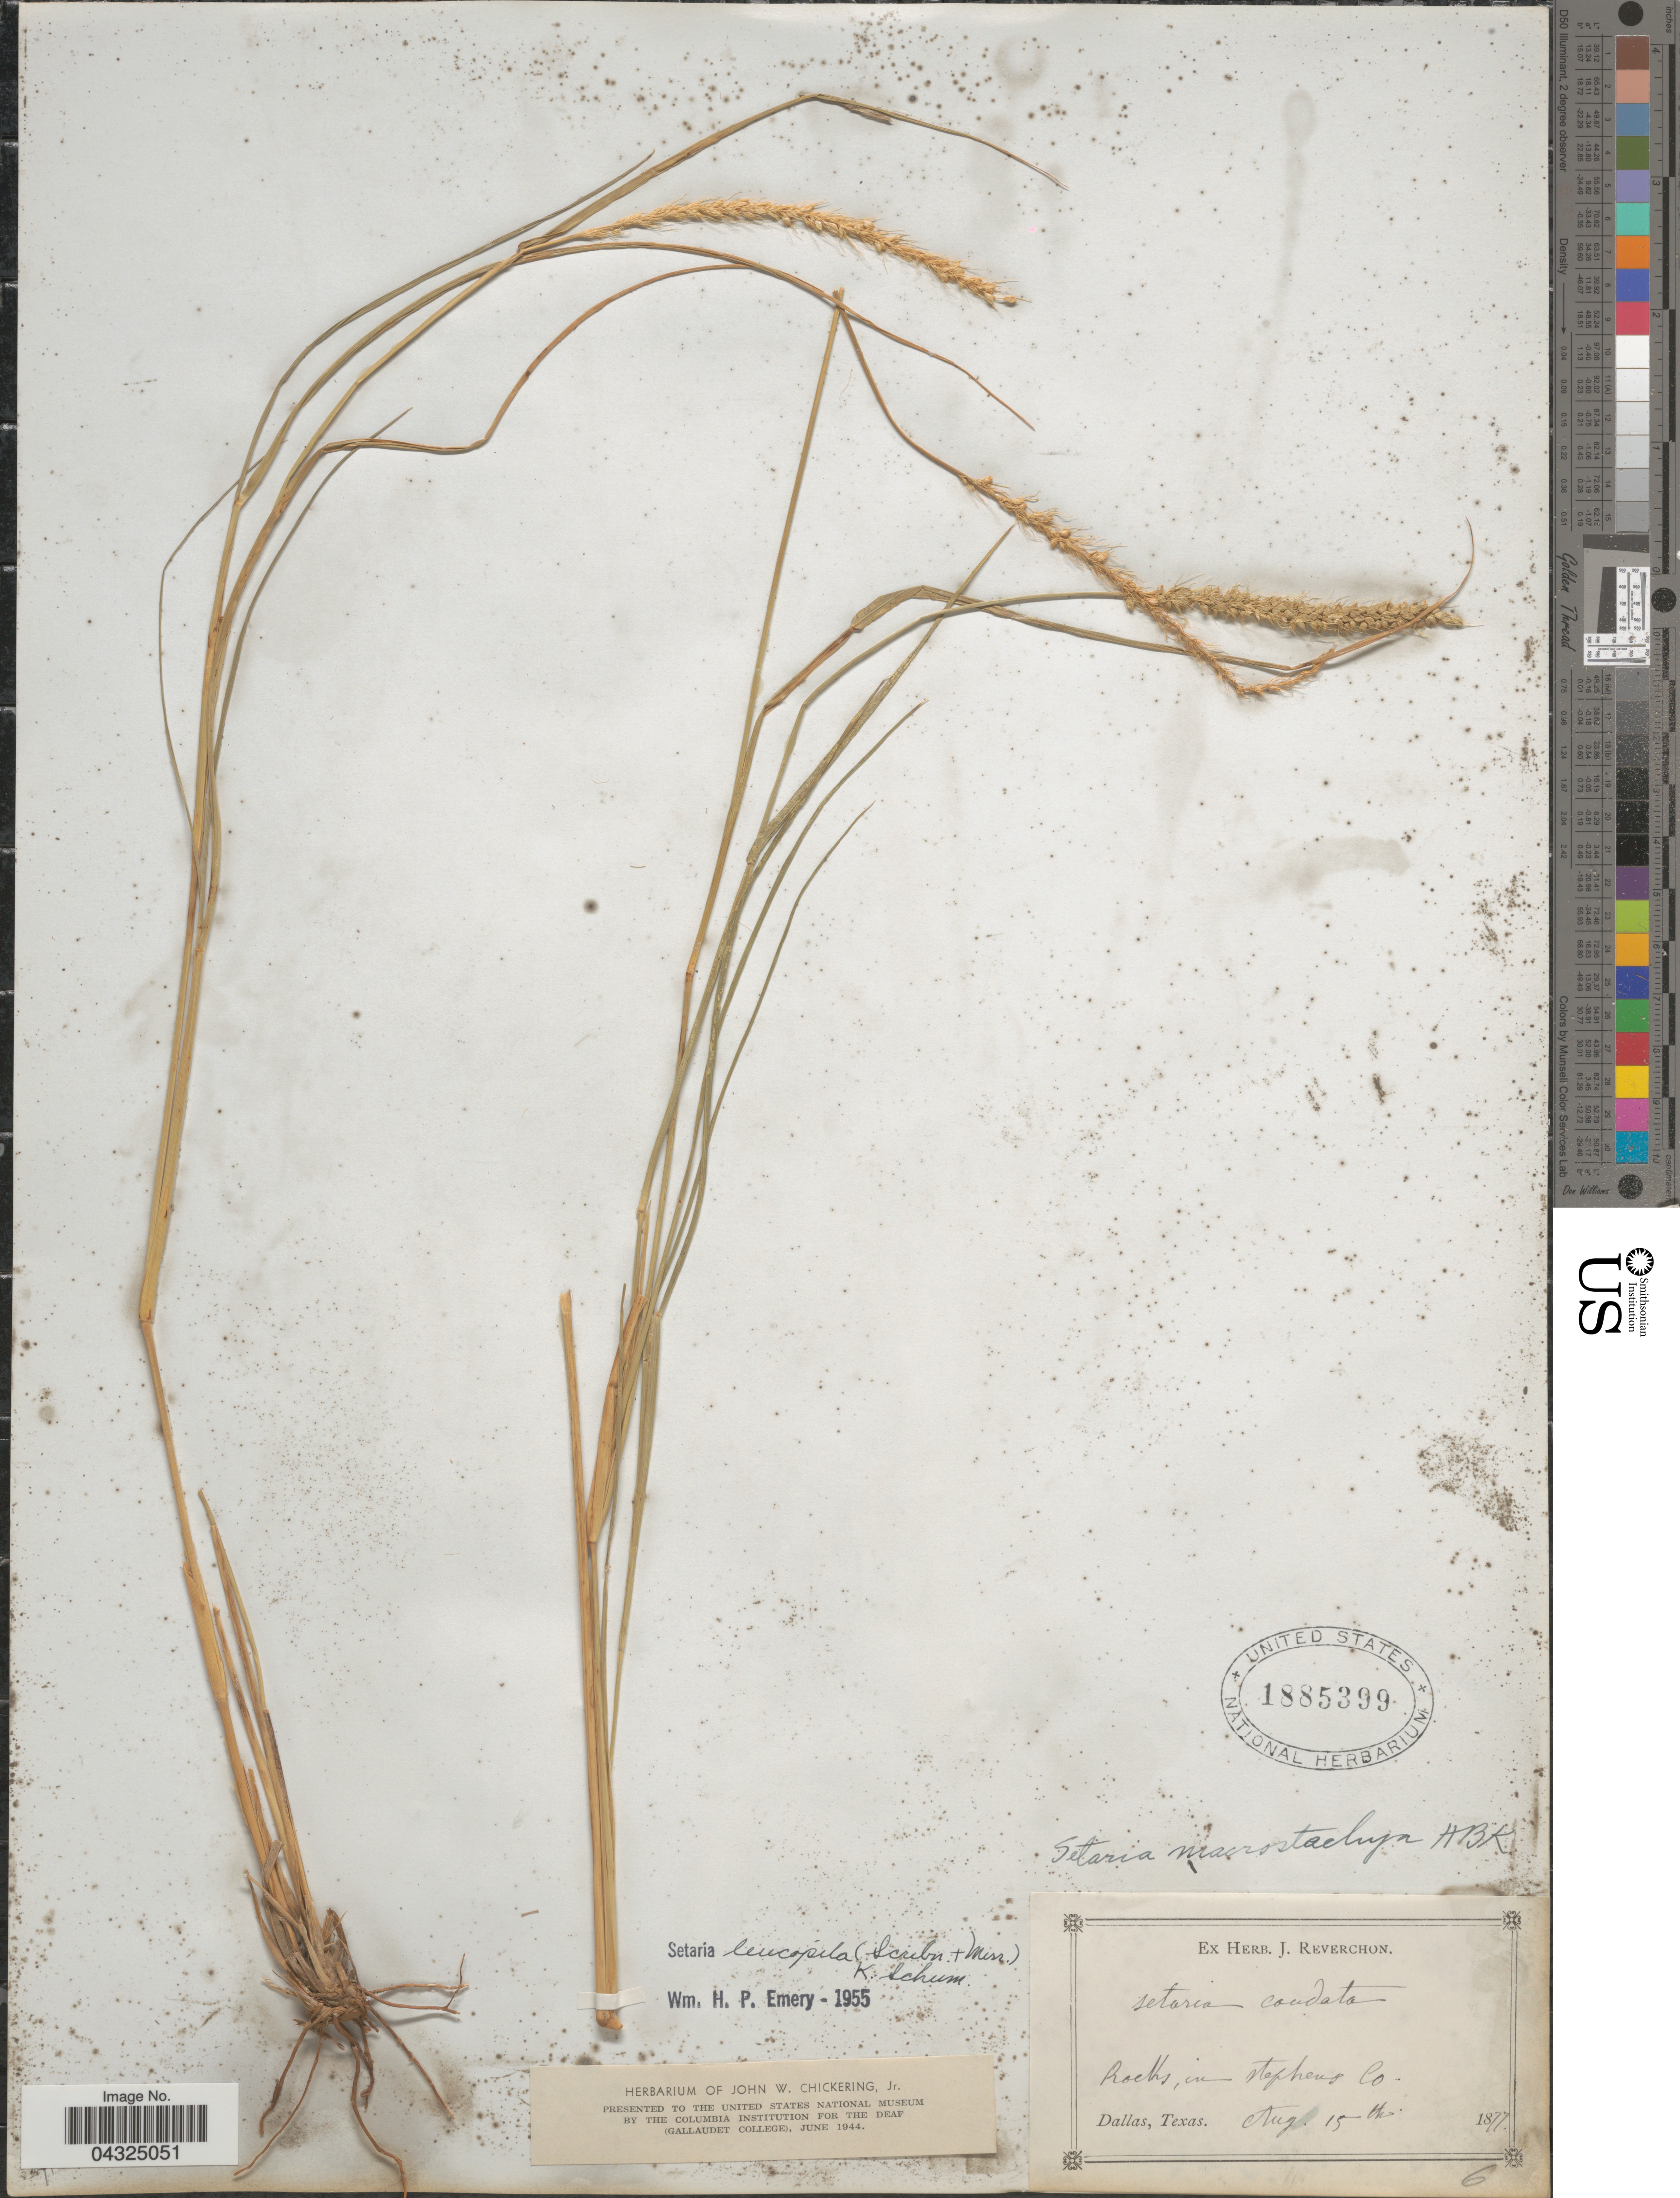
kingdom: Plantae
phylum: Tracheophyta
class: Liliopsida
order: Poales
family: Poaceae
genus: Setaria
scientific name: Setaria leucopila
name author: (Scribn. & Merr.) K. Schum.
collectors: ex herb. J. Reverchon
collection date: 1877-08-15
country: United States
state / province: Texas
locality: Rocks, in Stephens Co. Dallas.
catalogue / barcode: US 1885399